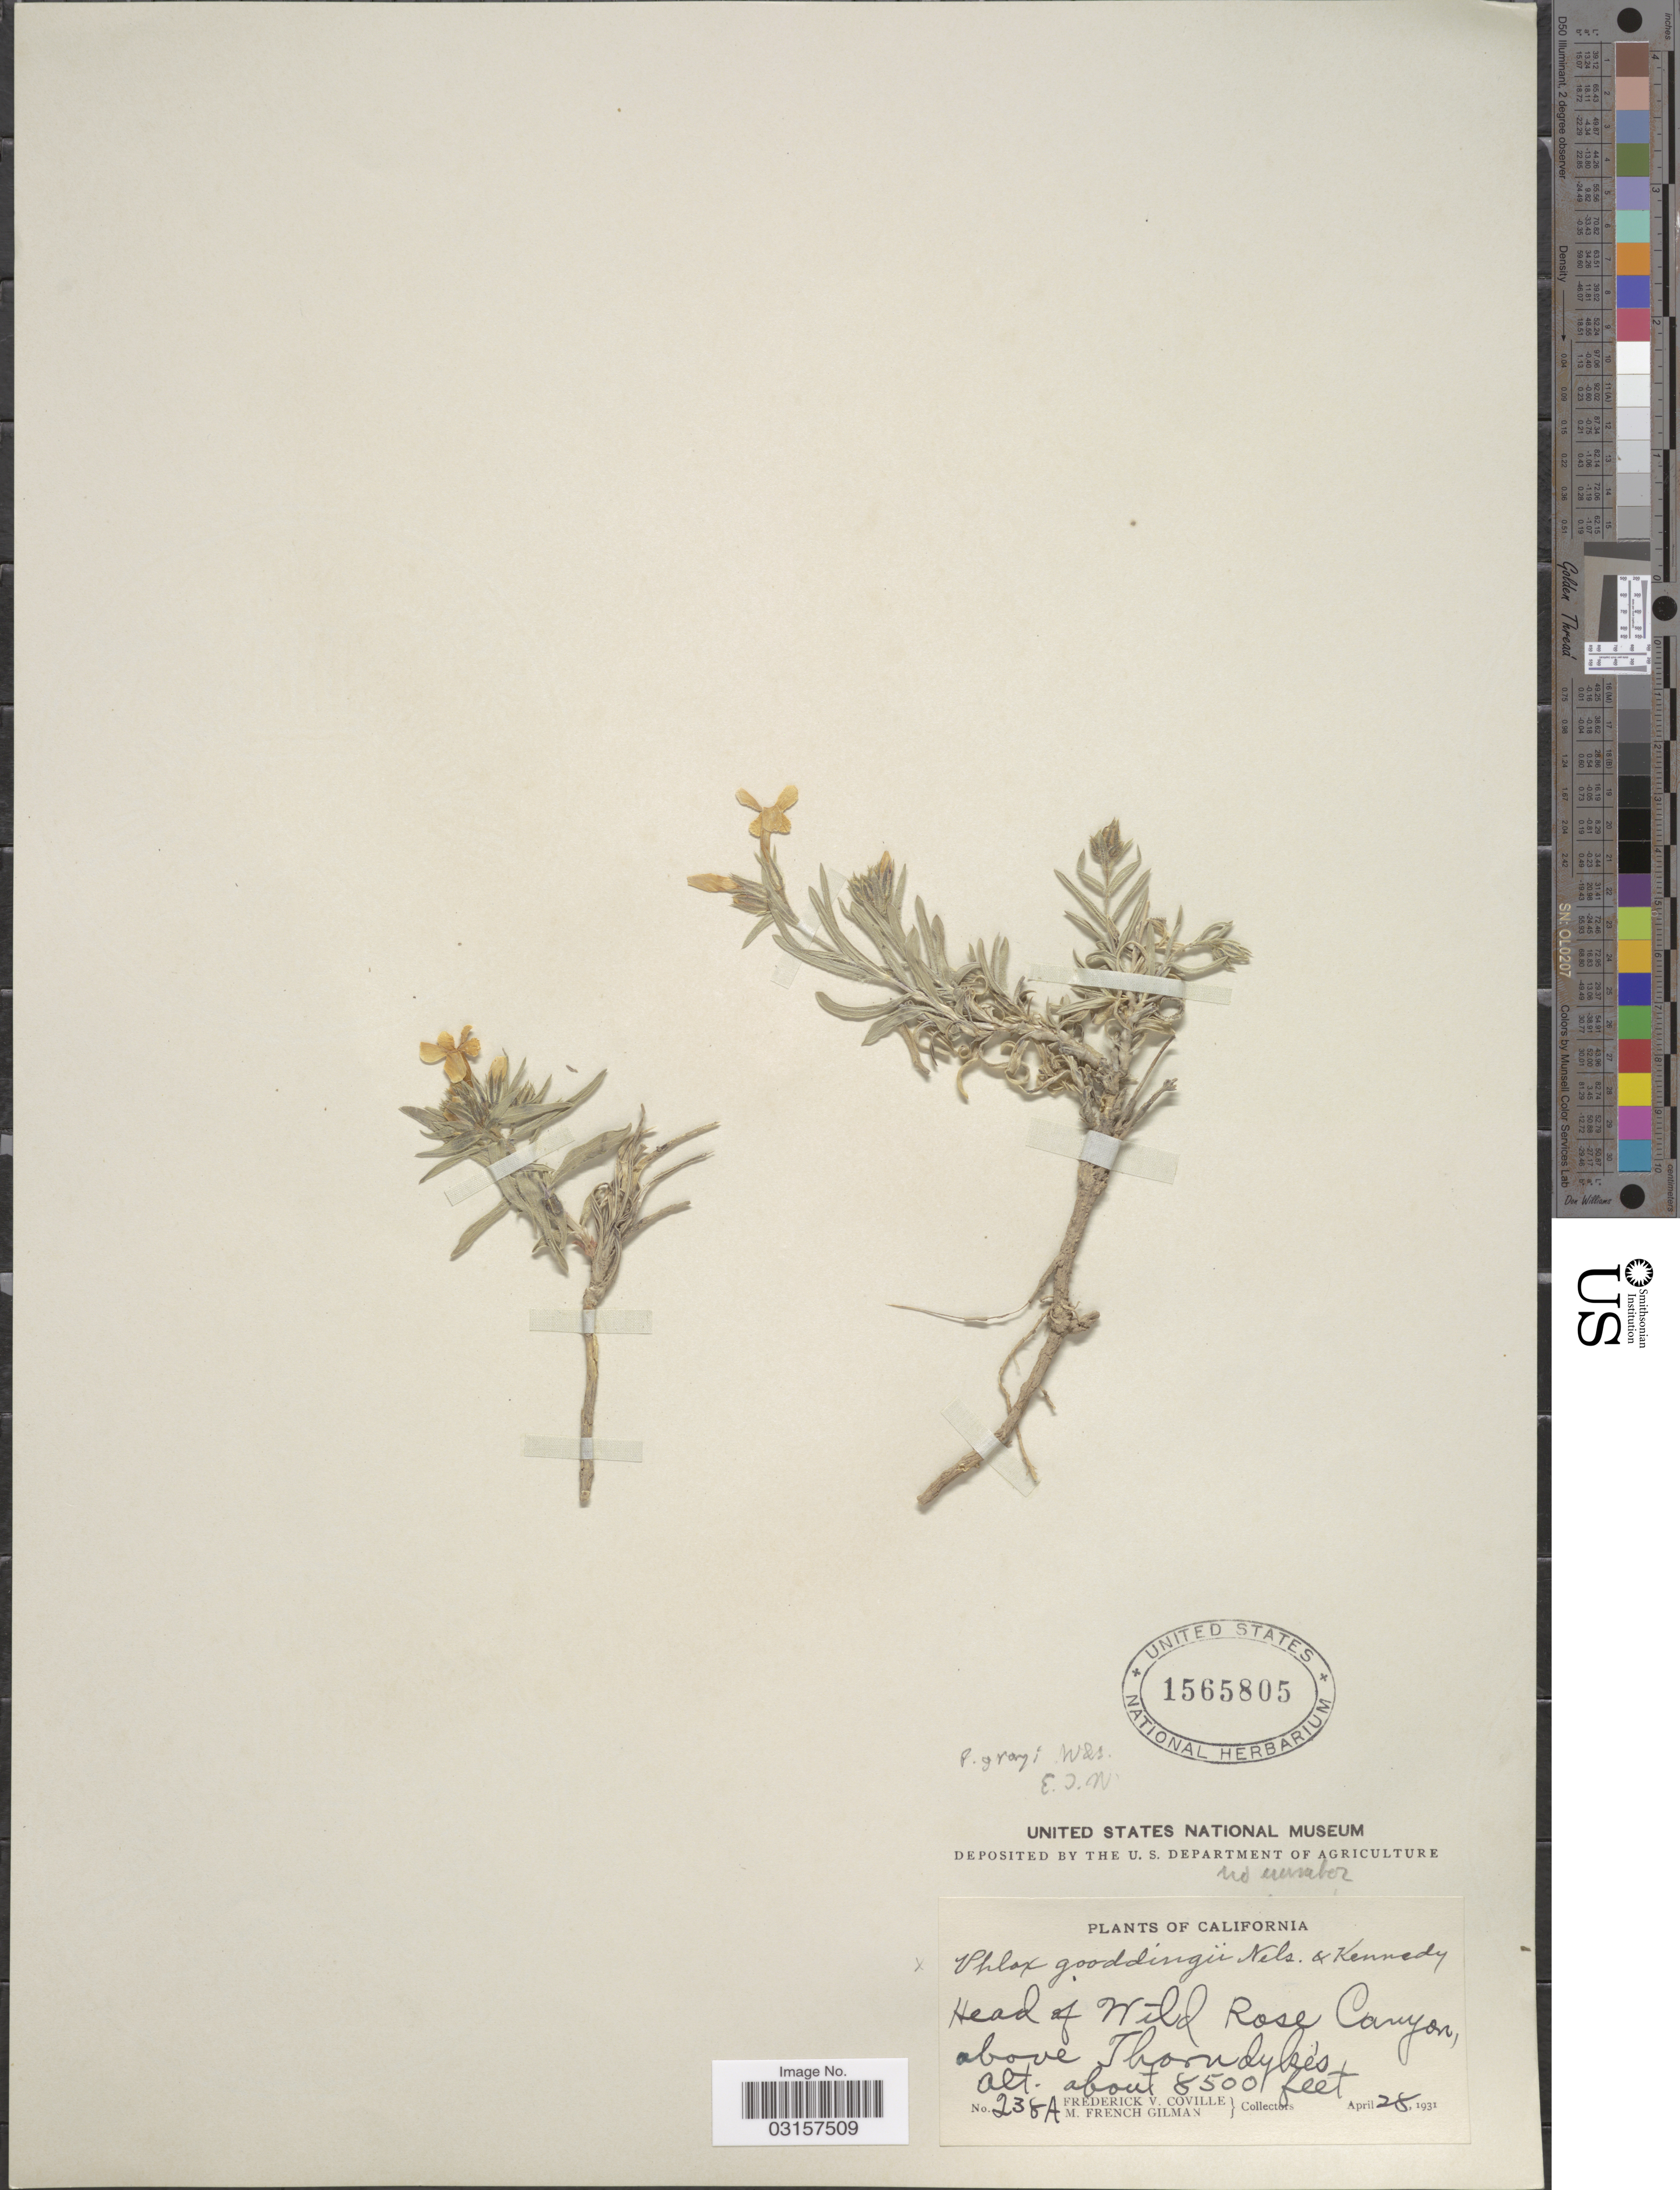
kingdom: Plantae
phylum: Tracheophyta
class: Magnoliopsida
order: Ericales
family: Polemoniaceae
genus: Phlox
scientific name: Phlox stansburyi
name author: (Torr.) A. Heller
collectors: F. V. Coville & M. F. Gilman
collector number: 238A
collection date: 1931-04-28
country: United States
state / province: California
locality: Head of Wild Rose Canyon, above Thorndykes.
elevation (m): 2591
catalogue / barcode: US 1565805